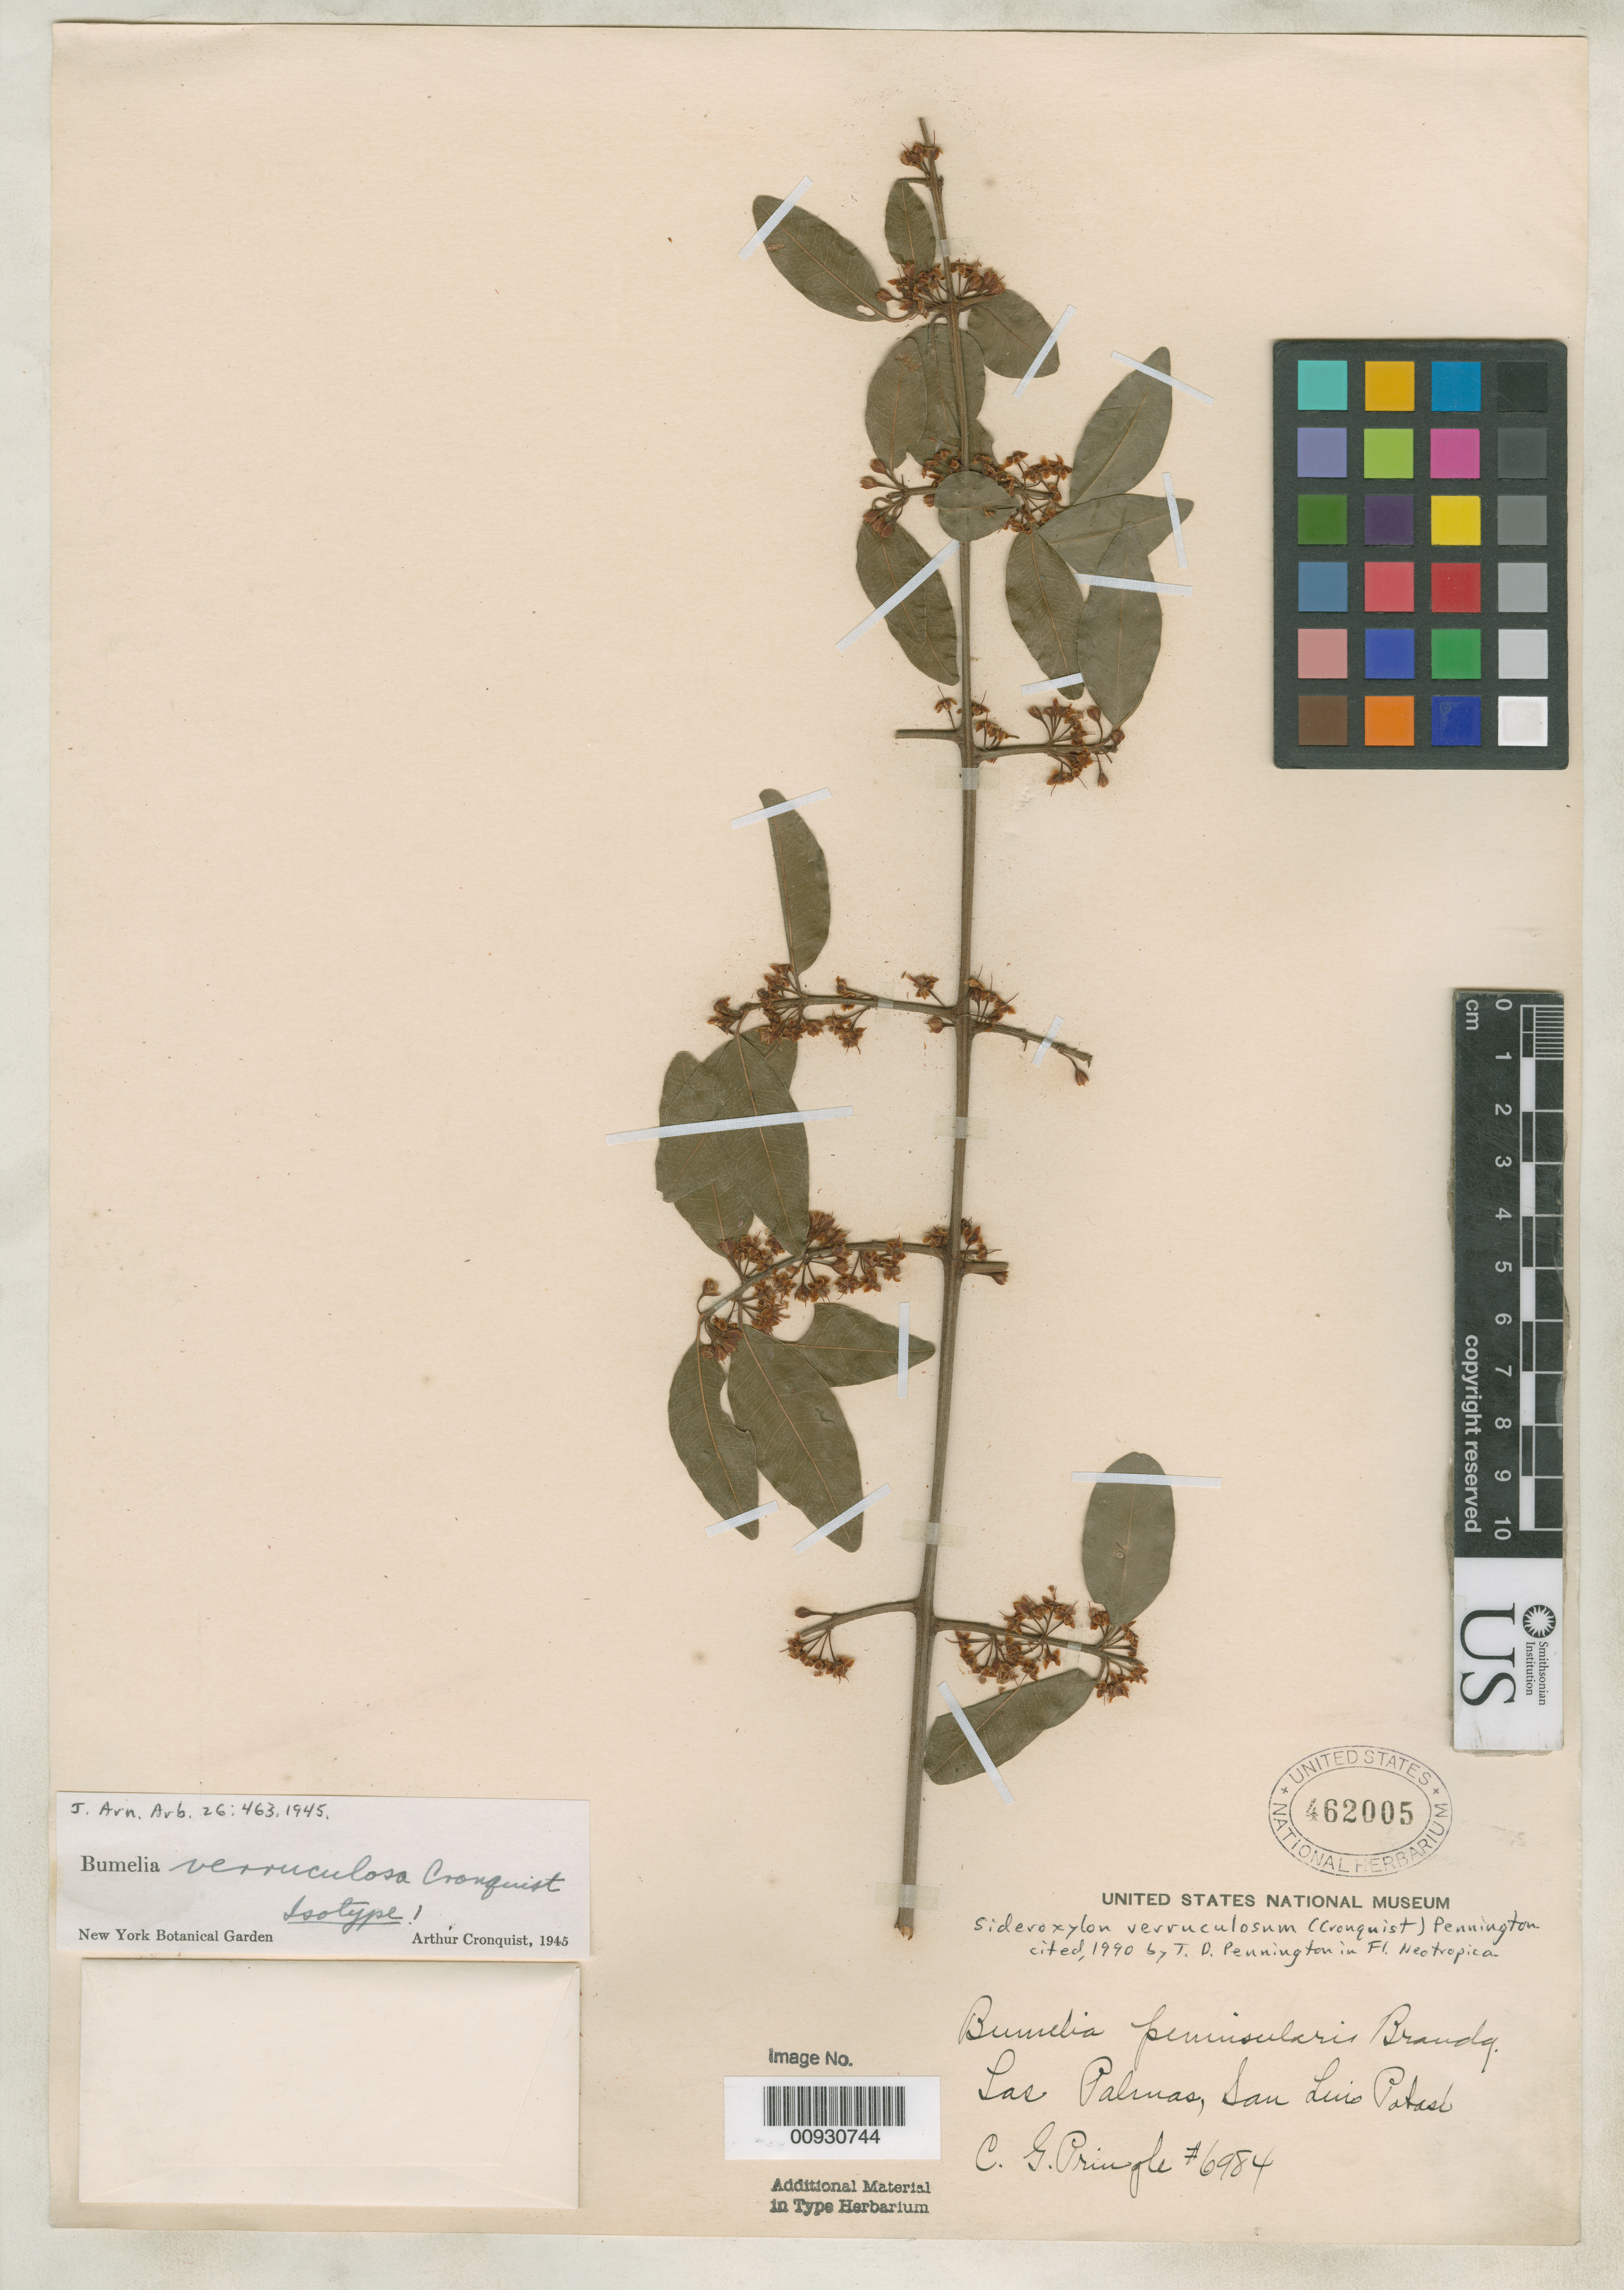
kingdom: Plantae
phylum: Tracheophyta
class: Magnoliopsida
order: Ericales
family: Sapotaceae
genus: Bumelia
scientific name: Bumelia verruculosa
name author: Cronq.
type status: Isotype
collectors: C. G. Pringle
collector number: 6984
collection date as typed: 07 Mar 1899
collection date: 1899-03-07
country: Mexico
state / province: San Luis Potosí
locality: Las Palmas, near Tampico.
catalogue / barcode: US 462005